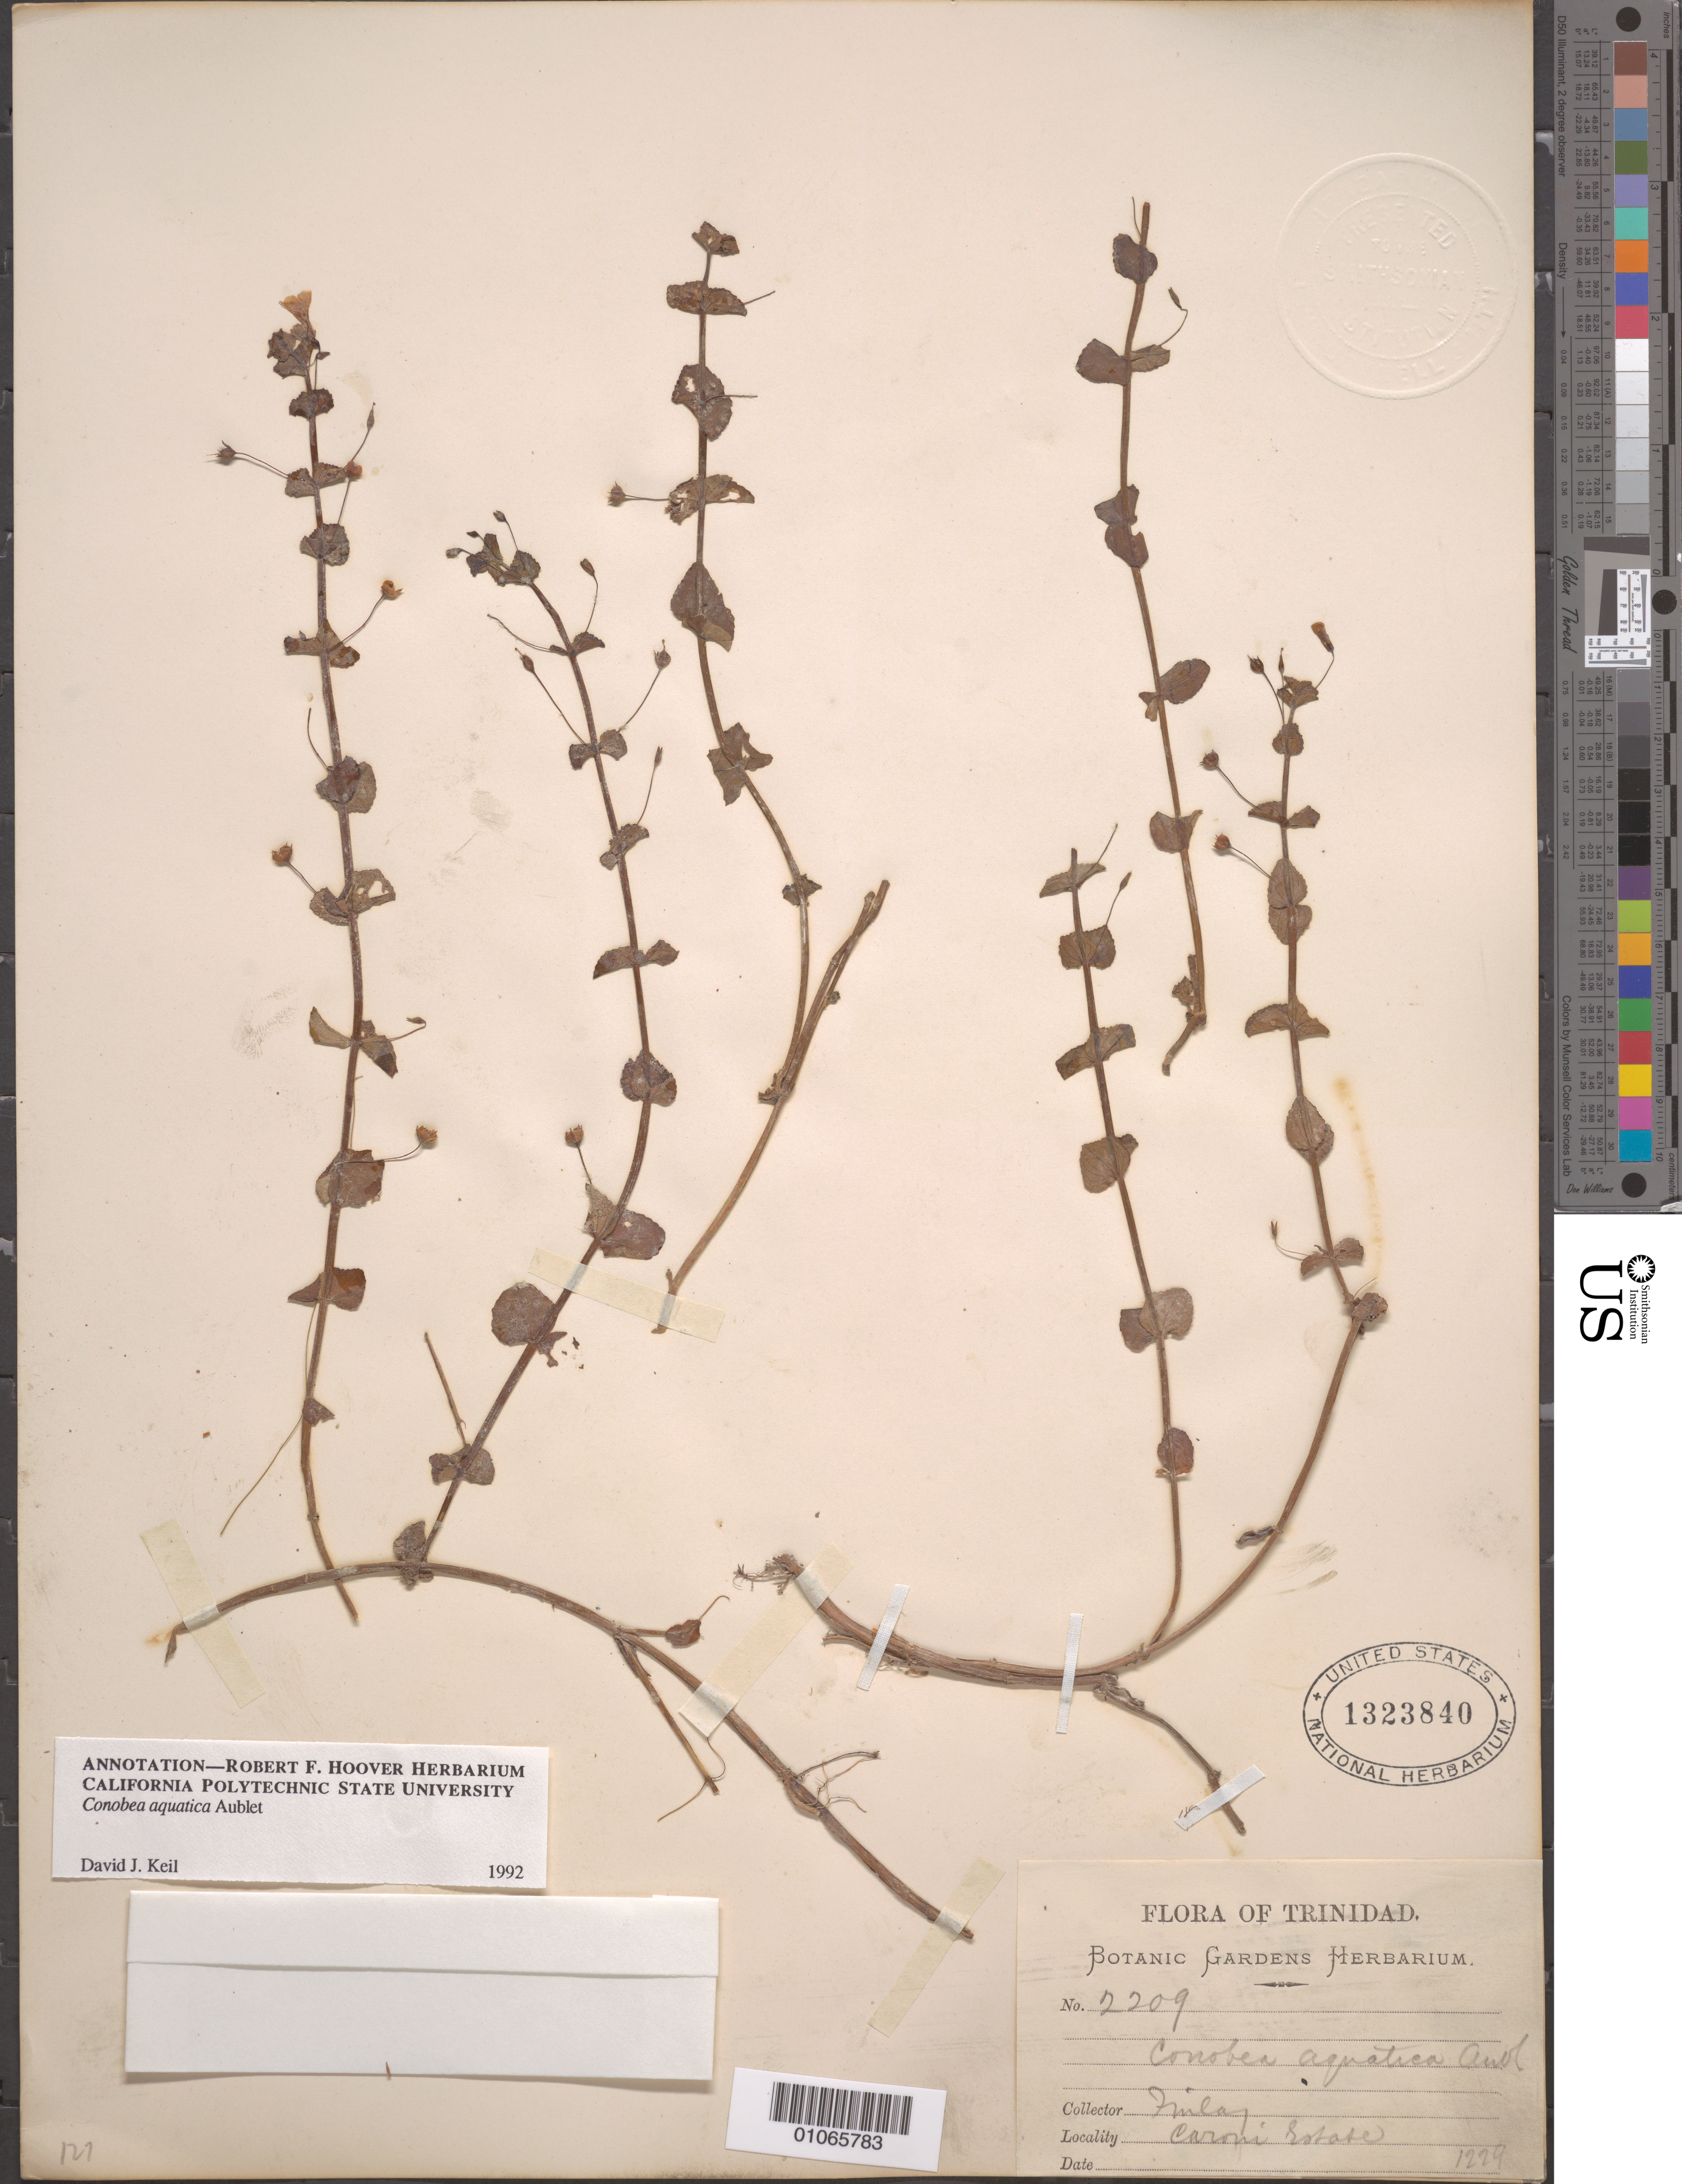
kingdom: Plantae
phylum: Tracheophyta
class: Magnoliopsida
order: Lamiales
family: Plantaginaceae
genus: Conobea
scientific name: Conobea aquatica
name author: Aubl.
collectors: -. Finlay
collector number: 2209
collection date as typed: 29 Dec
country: Trinidad and Tobago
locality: Coroni Estate.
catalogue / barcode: US 1323840